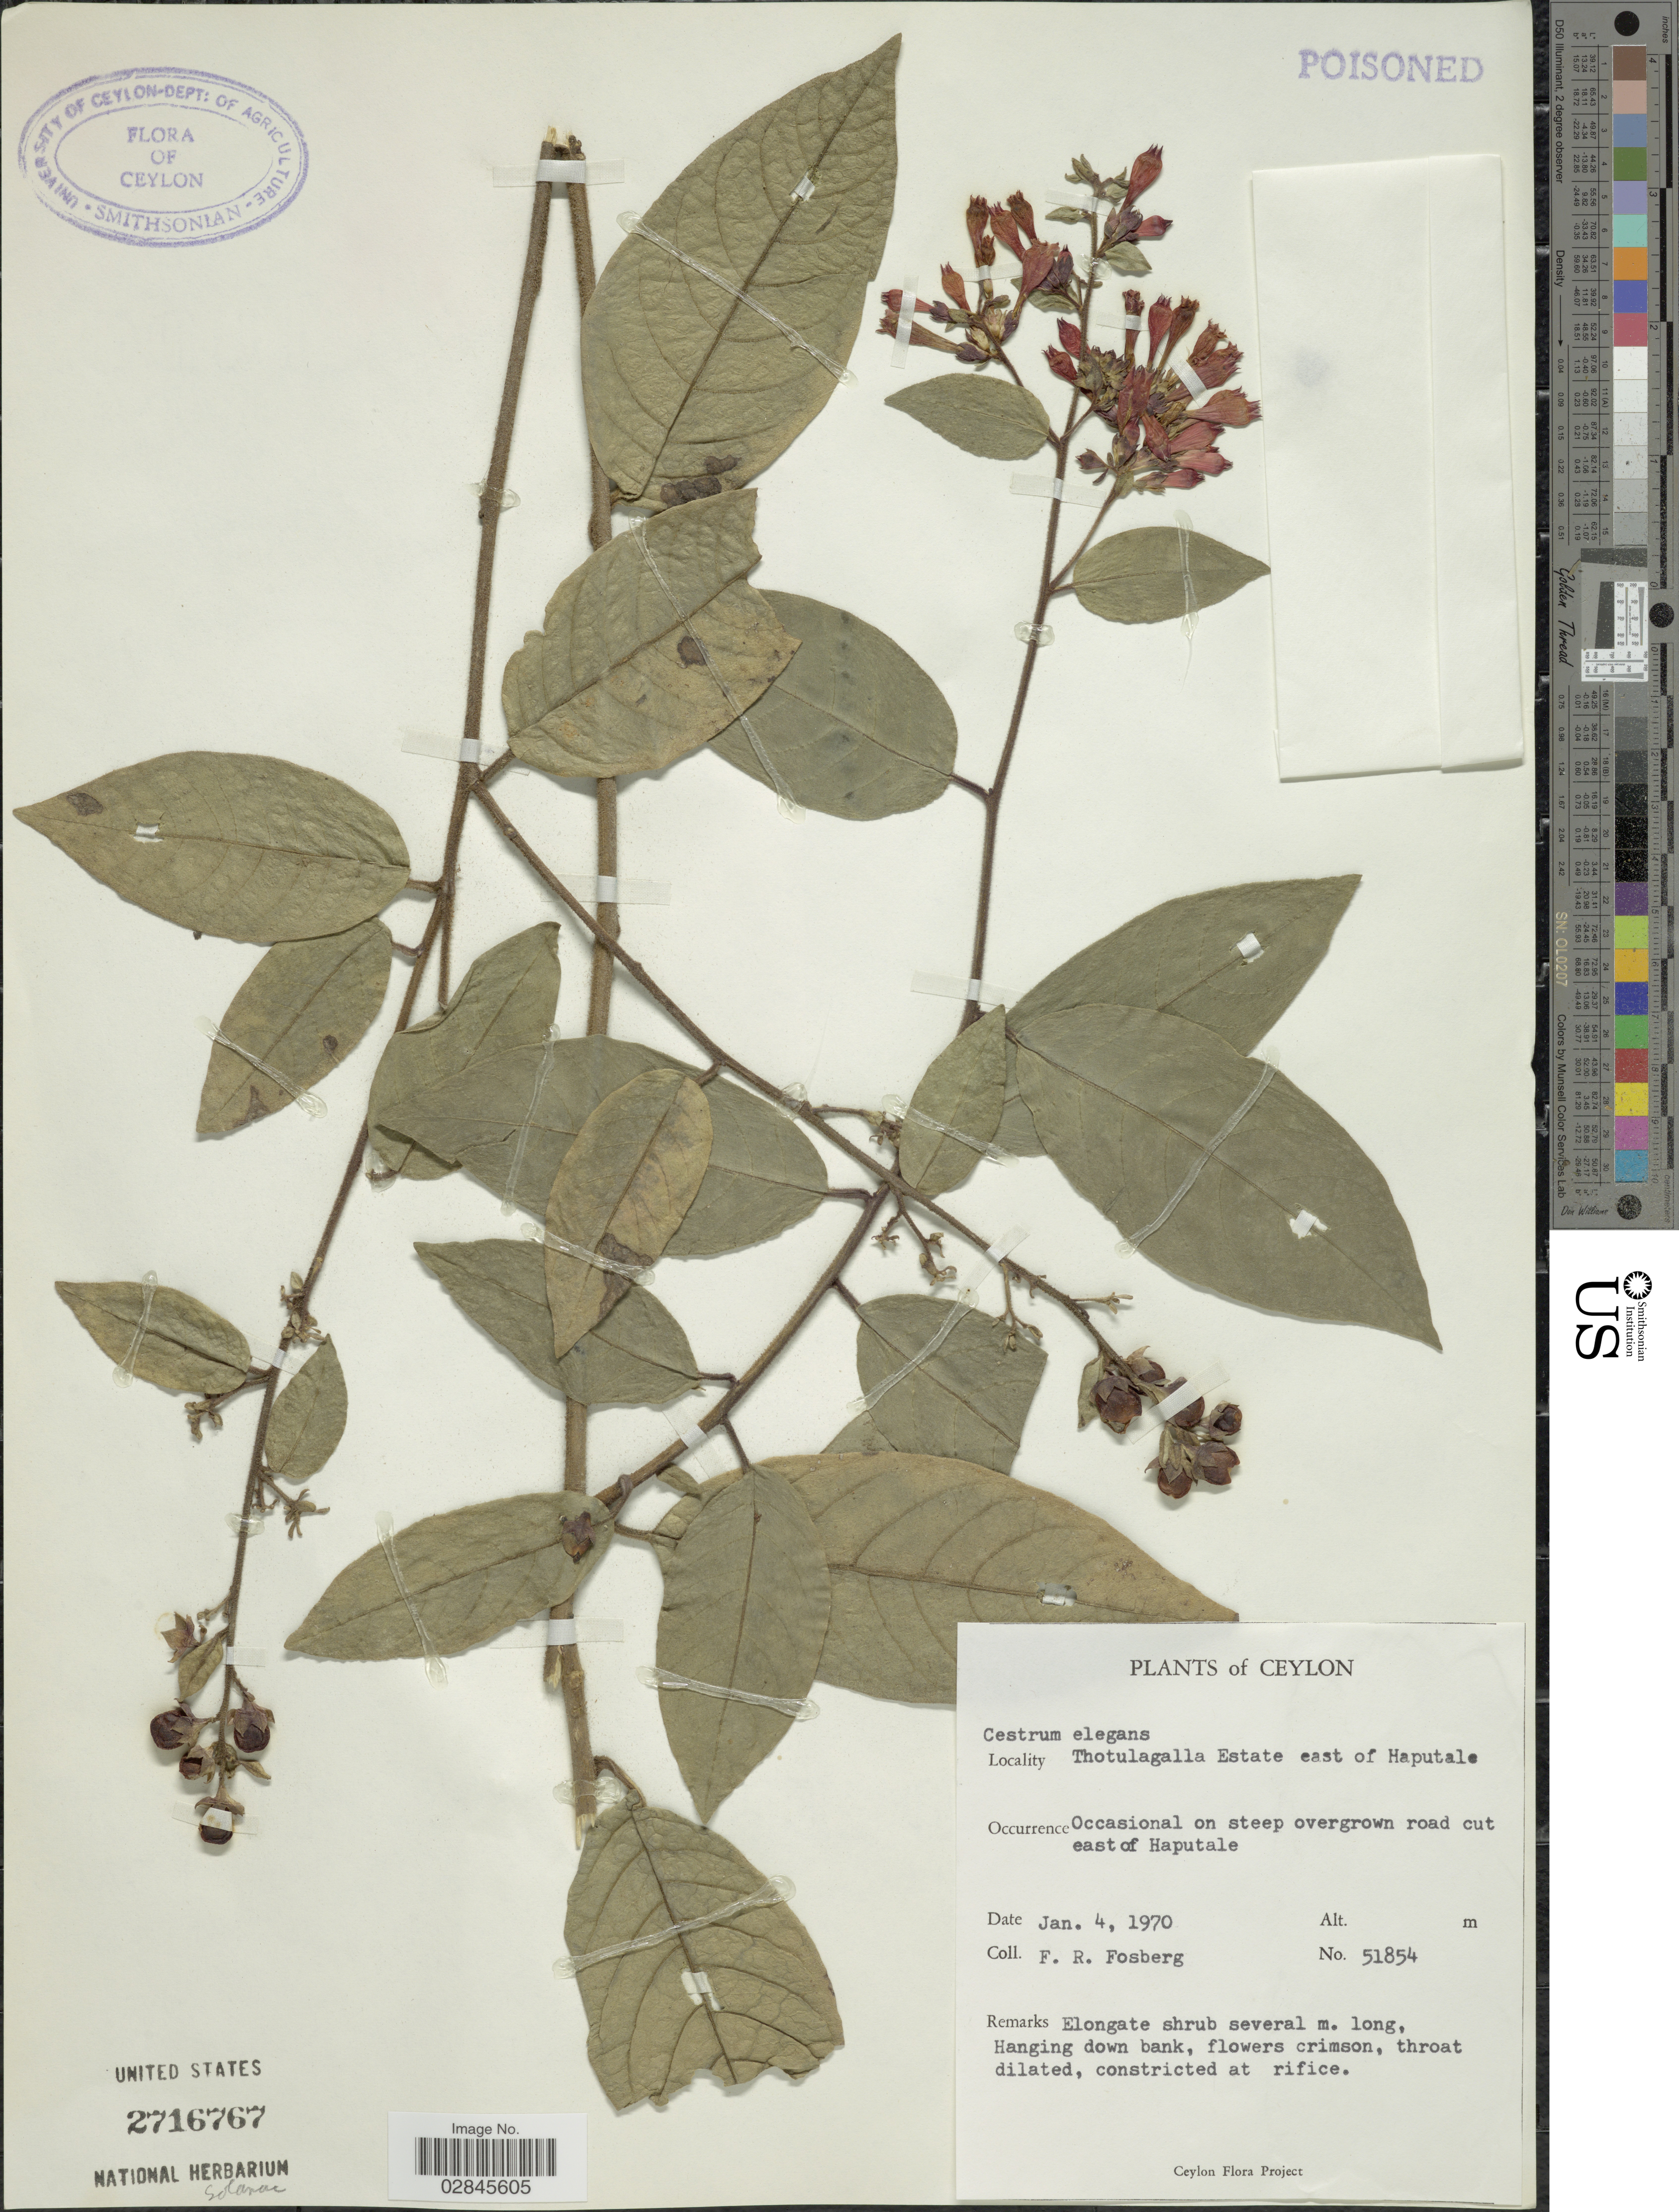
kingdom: Plantae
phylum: Tracheophyta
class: Magnoliopsida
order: Solanales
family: Solanaceae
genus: Cestrum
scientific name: Cestrum elegans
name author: (Brongn.) Schltdl.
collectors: F. R. Fosberg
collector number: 51854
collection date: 1970-01-04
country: Sri Lanka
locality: Ceylon. Thotulagalla Estate east of Haputale, on steep overgrown road cut east of Haputale.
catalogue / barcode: US 2716767